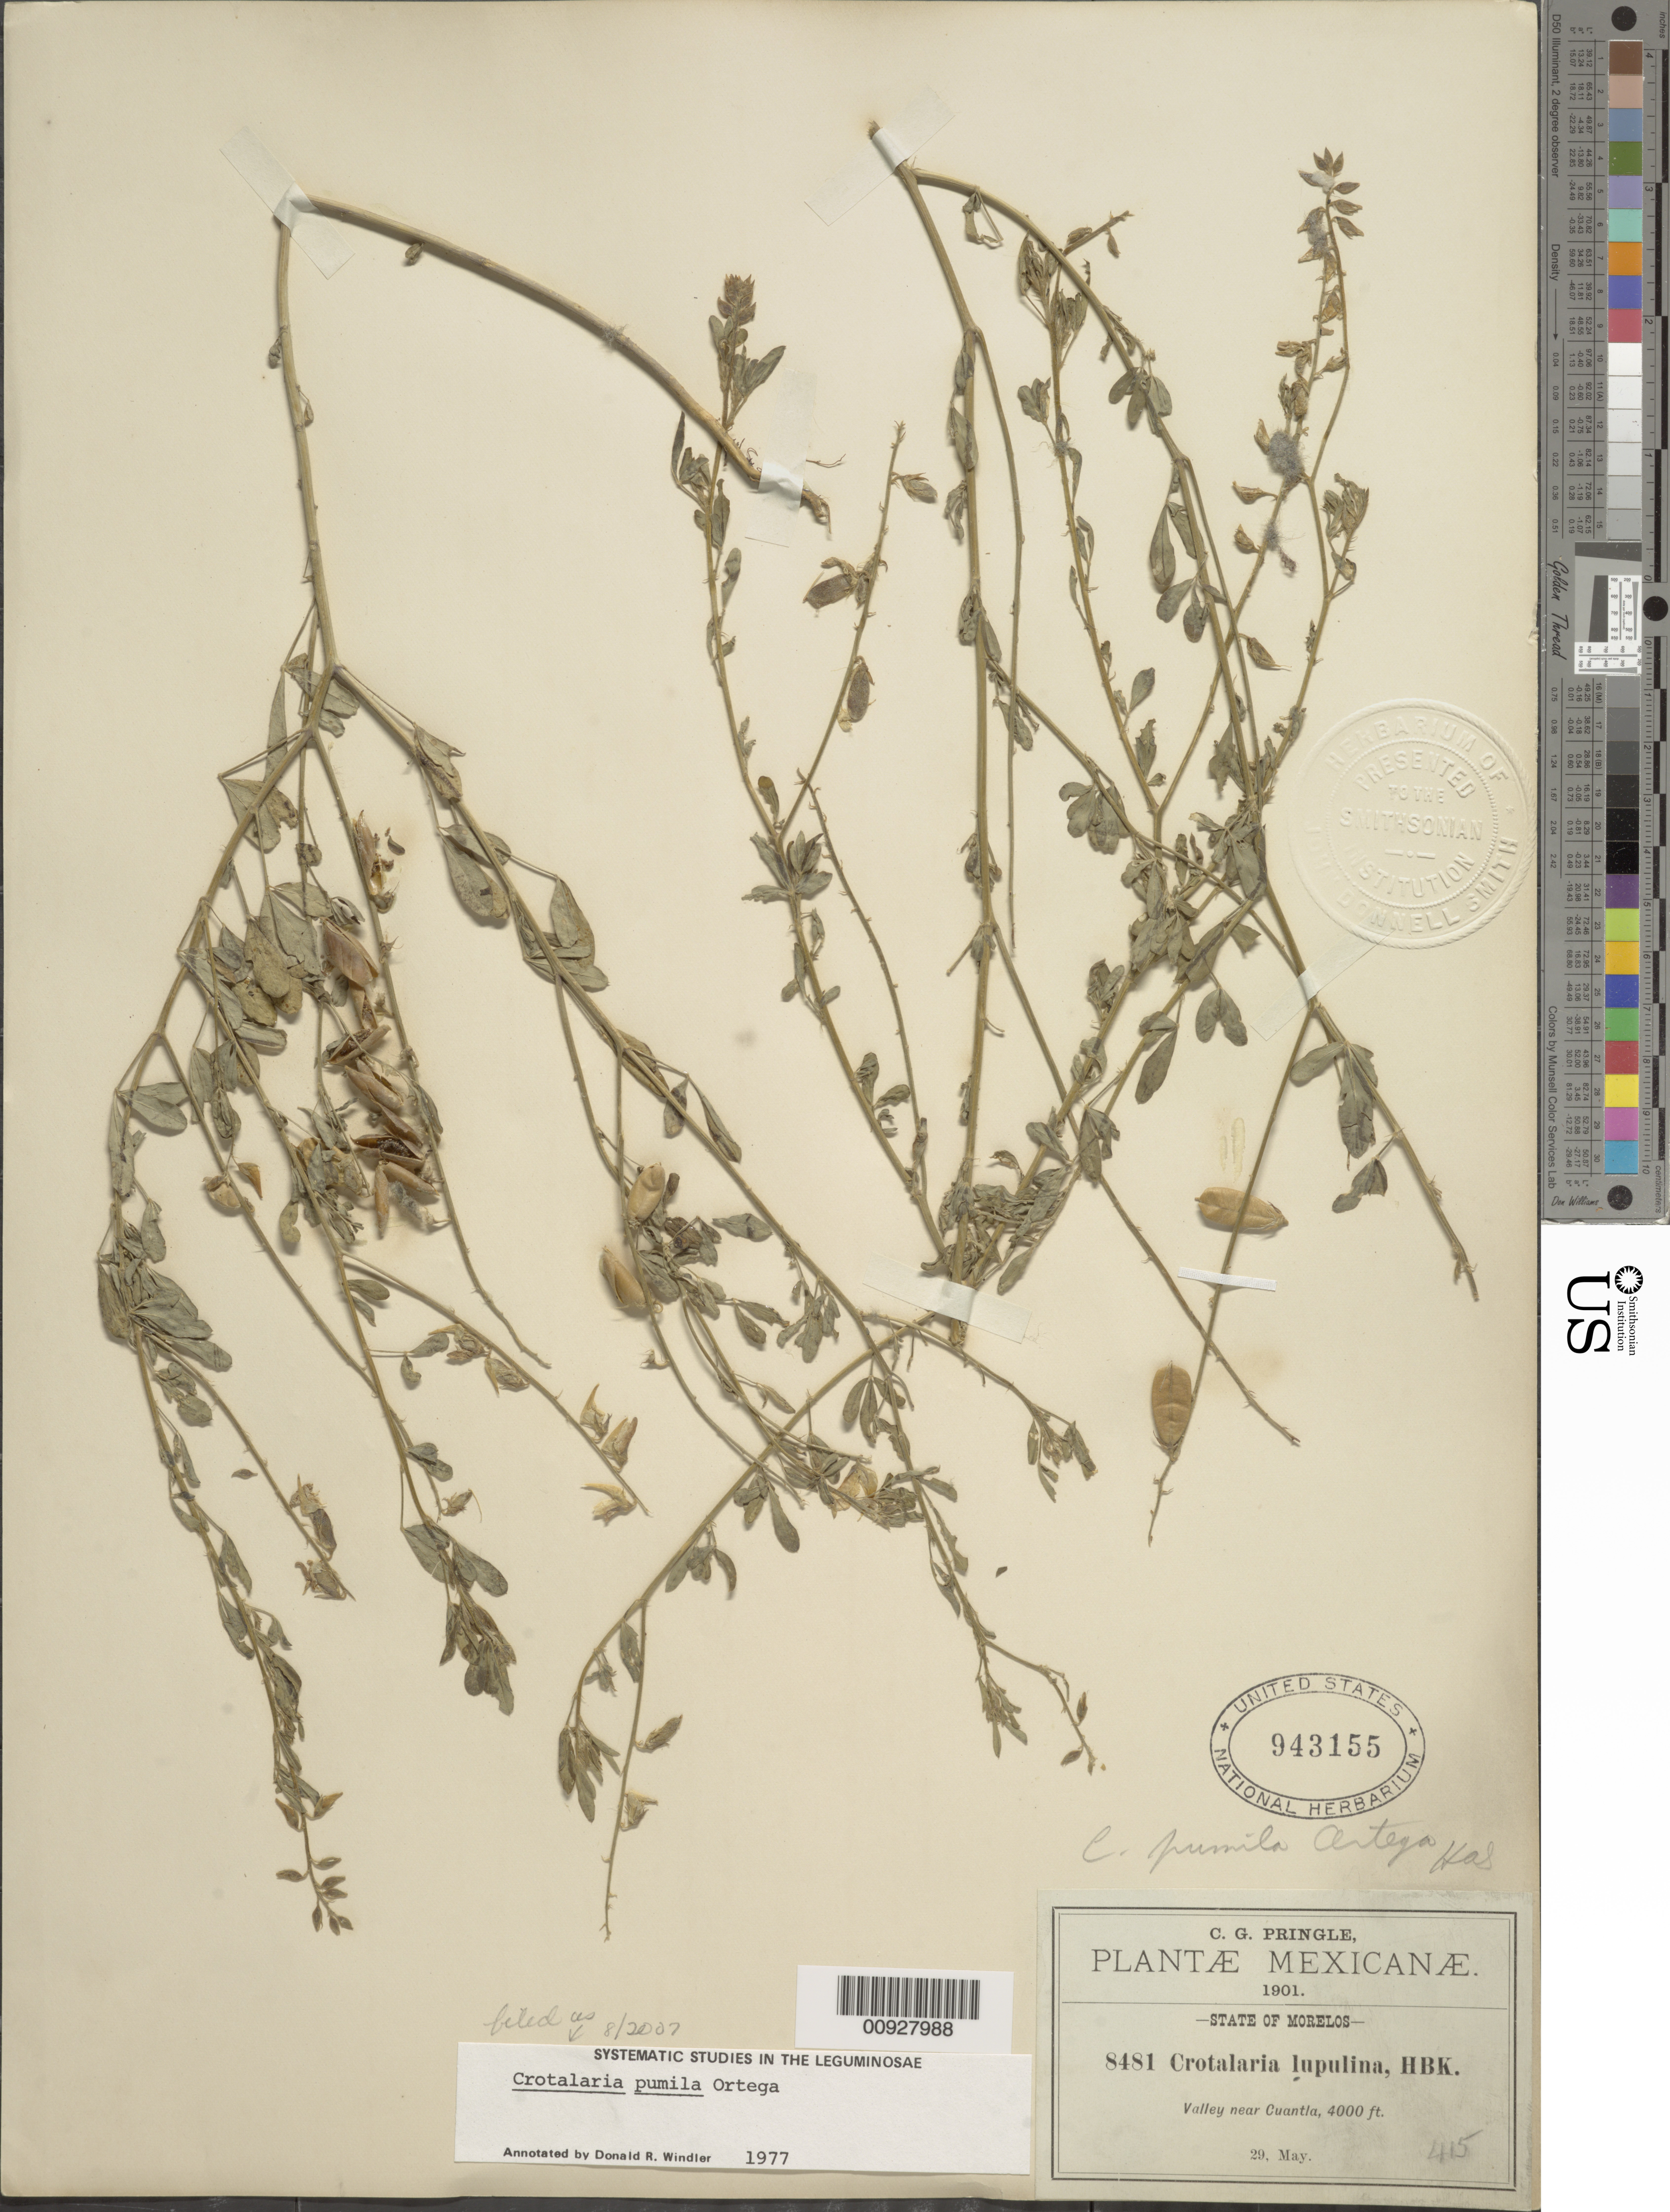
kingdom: Plantae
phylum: Tracheophyta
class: Magnoliopsida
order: Fabales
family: Fabaceae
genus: Crotalaria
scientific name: Crotalaria pumila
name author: Ortega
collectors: C. G. Pringle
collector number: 8481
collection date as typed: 29 May 1901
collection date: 1901-05-29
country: Mexico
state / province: Morelos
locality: Valley near Cuantla, State of Morelos.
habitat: Valley.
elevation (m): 1219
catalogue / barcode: US 943155